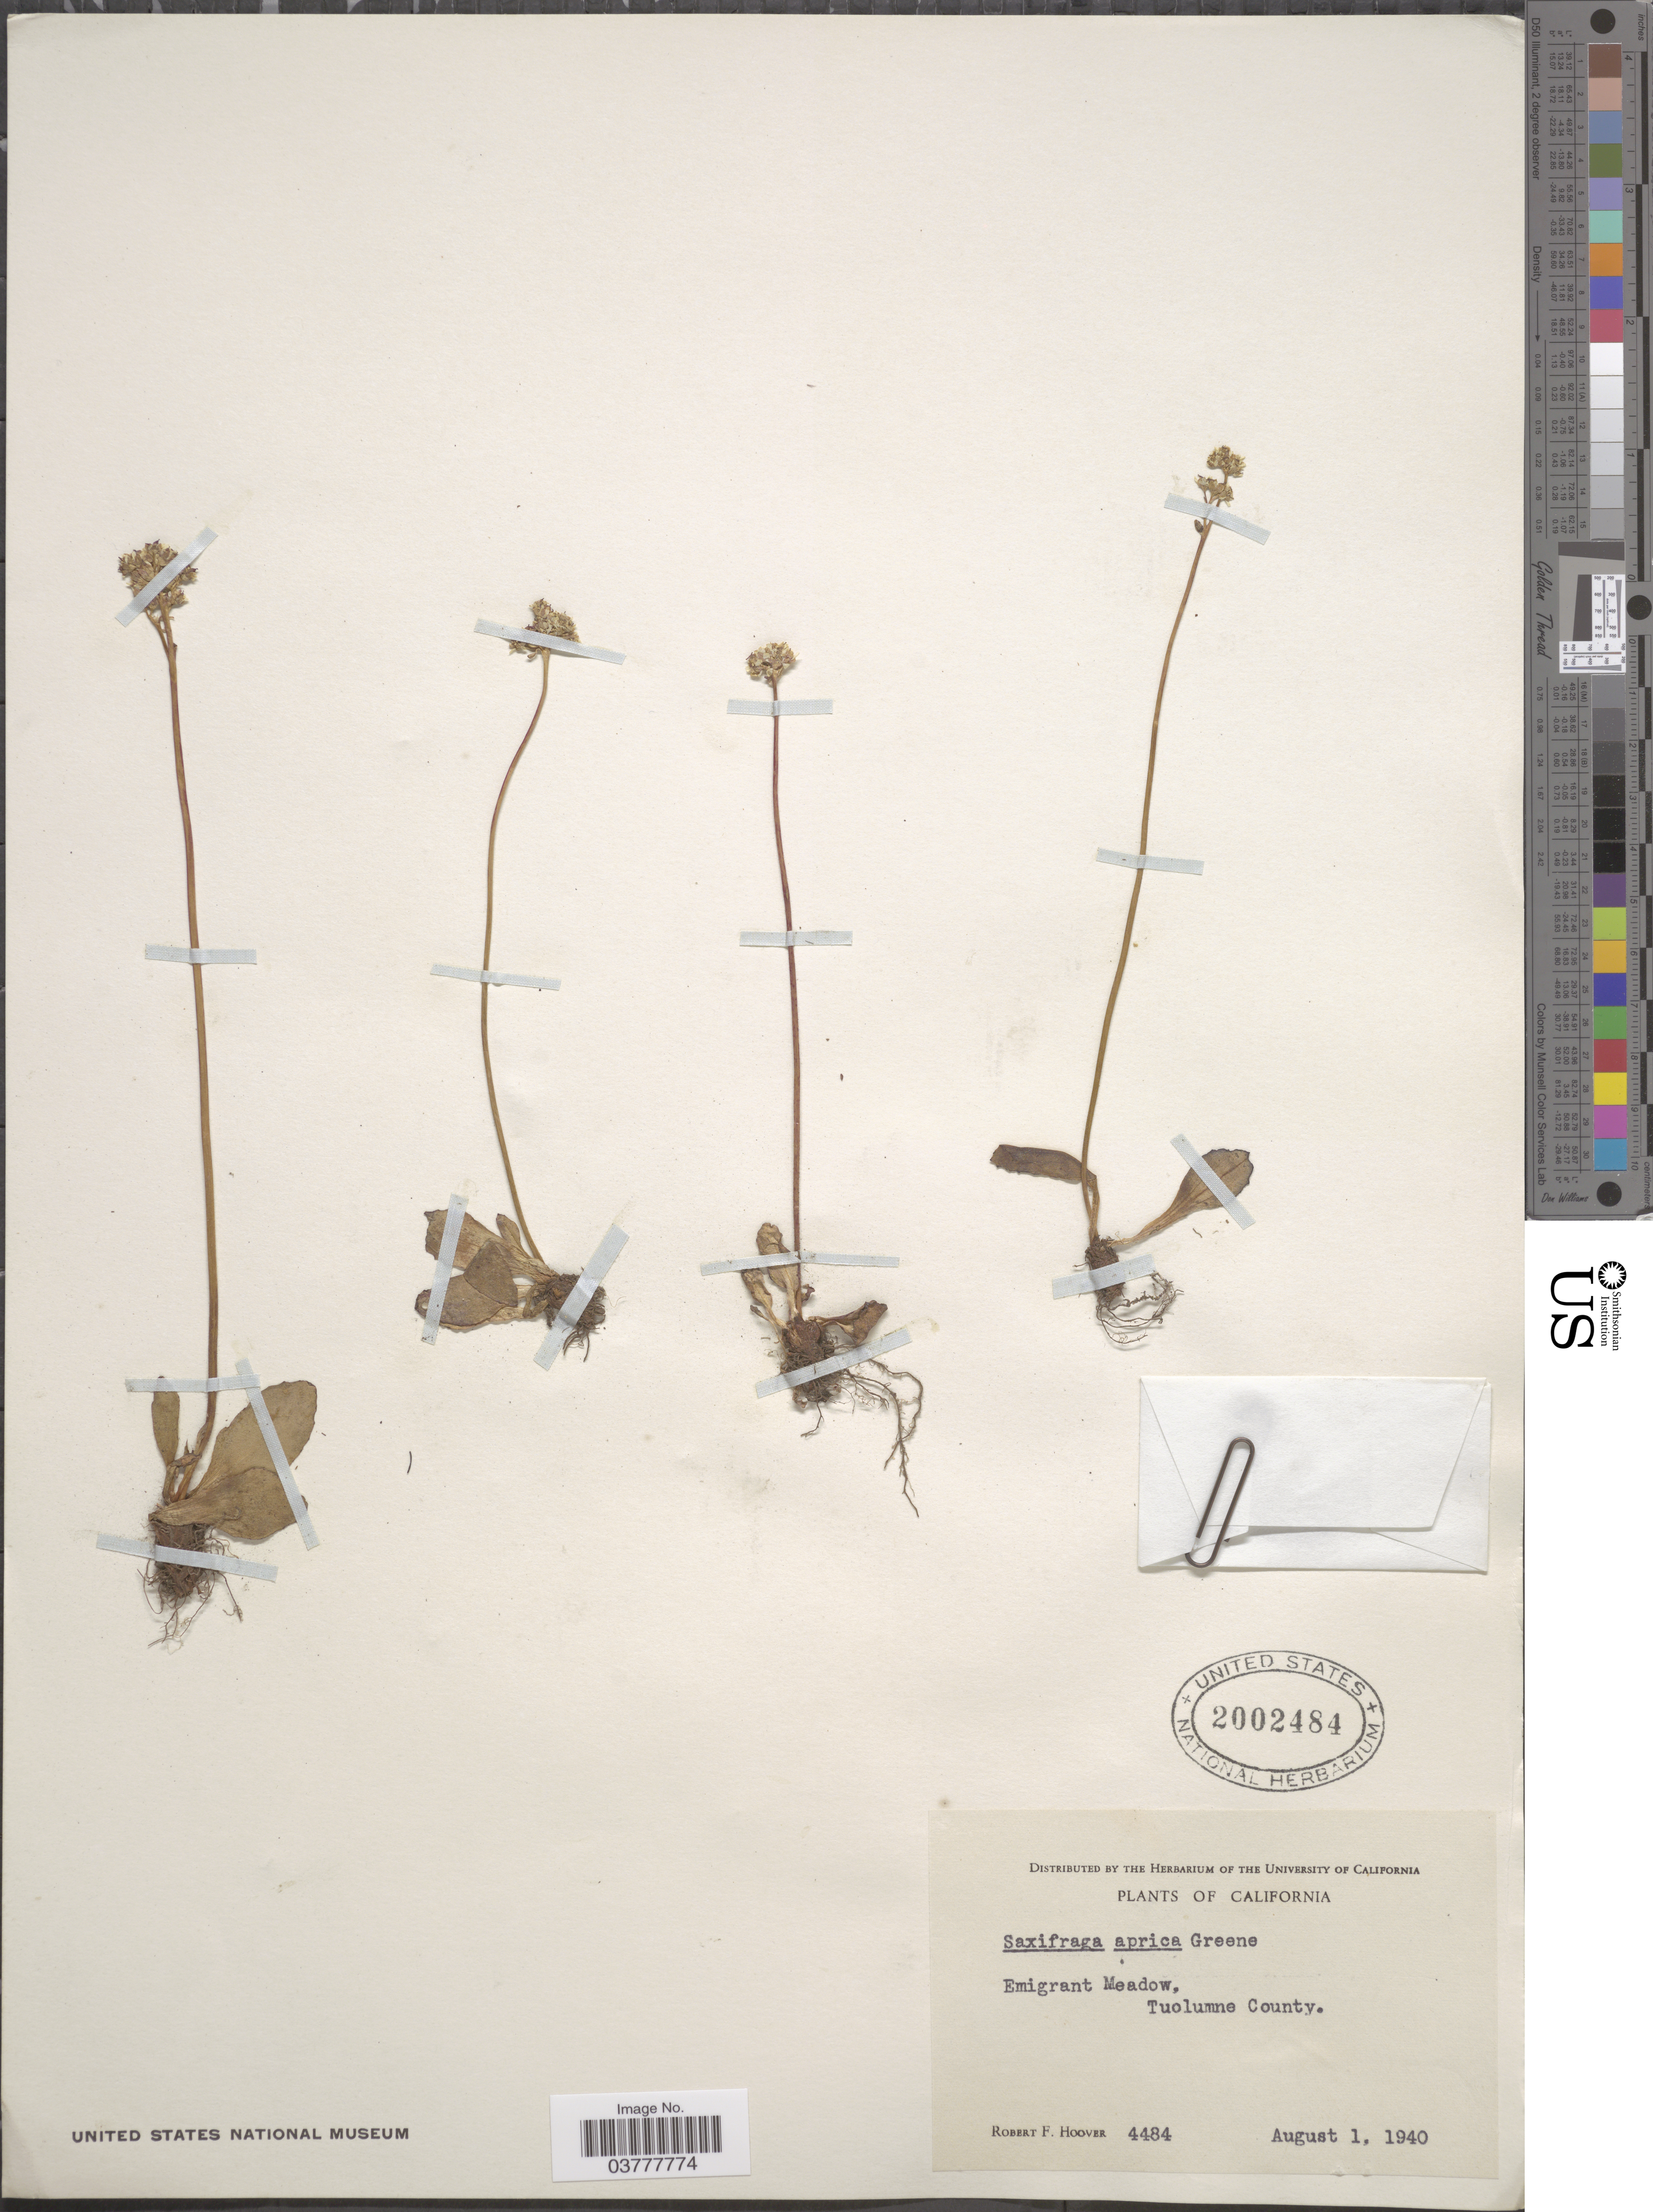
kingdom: Plantae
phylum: Tracheophyta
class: Magnoliopsida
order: Saxifragales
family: Saxifragaceae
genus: Micranthes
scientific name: Micranthes aprica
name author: (Greene) Small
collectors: R. F. Hoover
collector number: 4484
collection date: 1940-08-01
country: United States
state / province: California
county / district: Tuolumne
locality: Emigrant Meadow, Tuolumne County.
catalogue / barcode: US 2002484